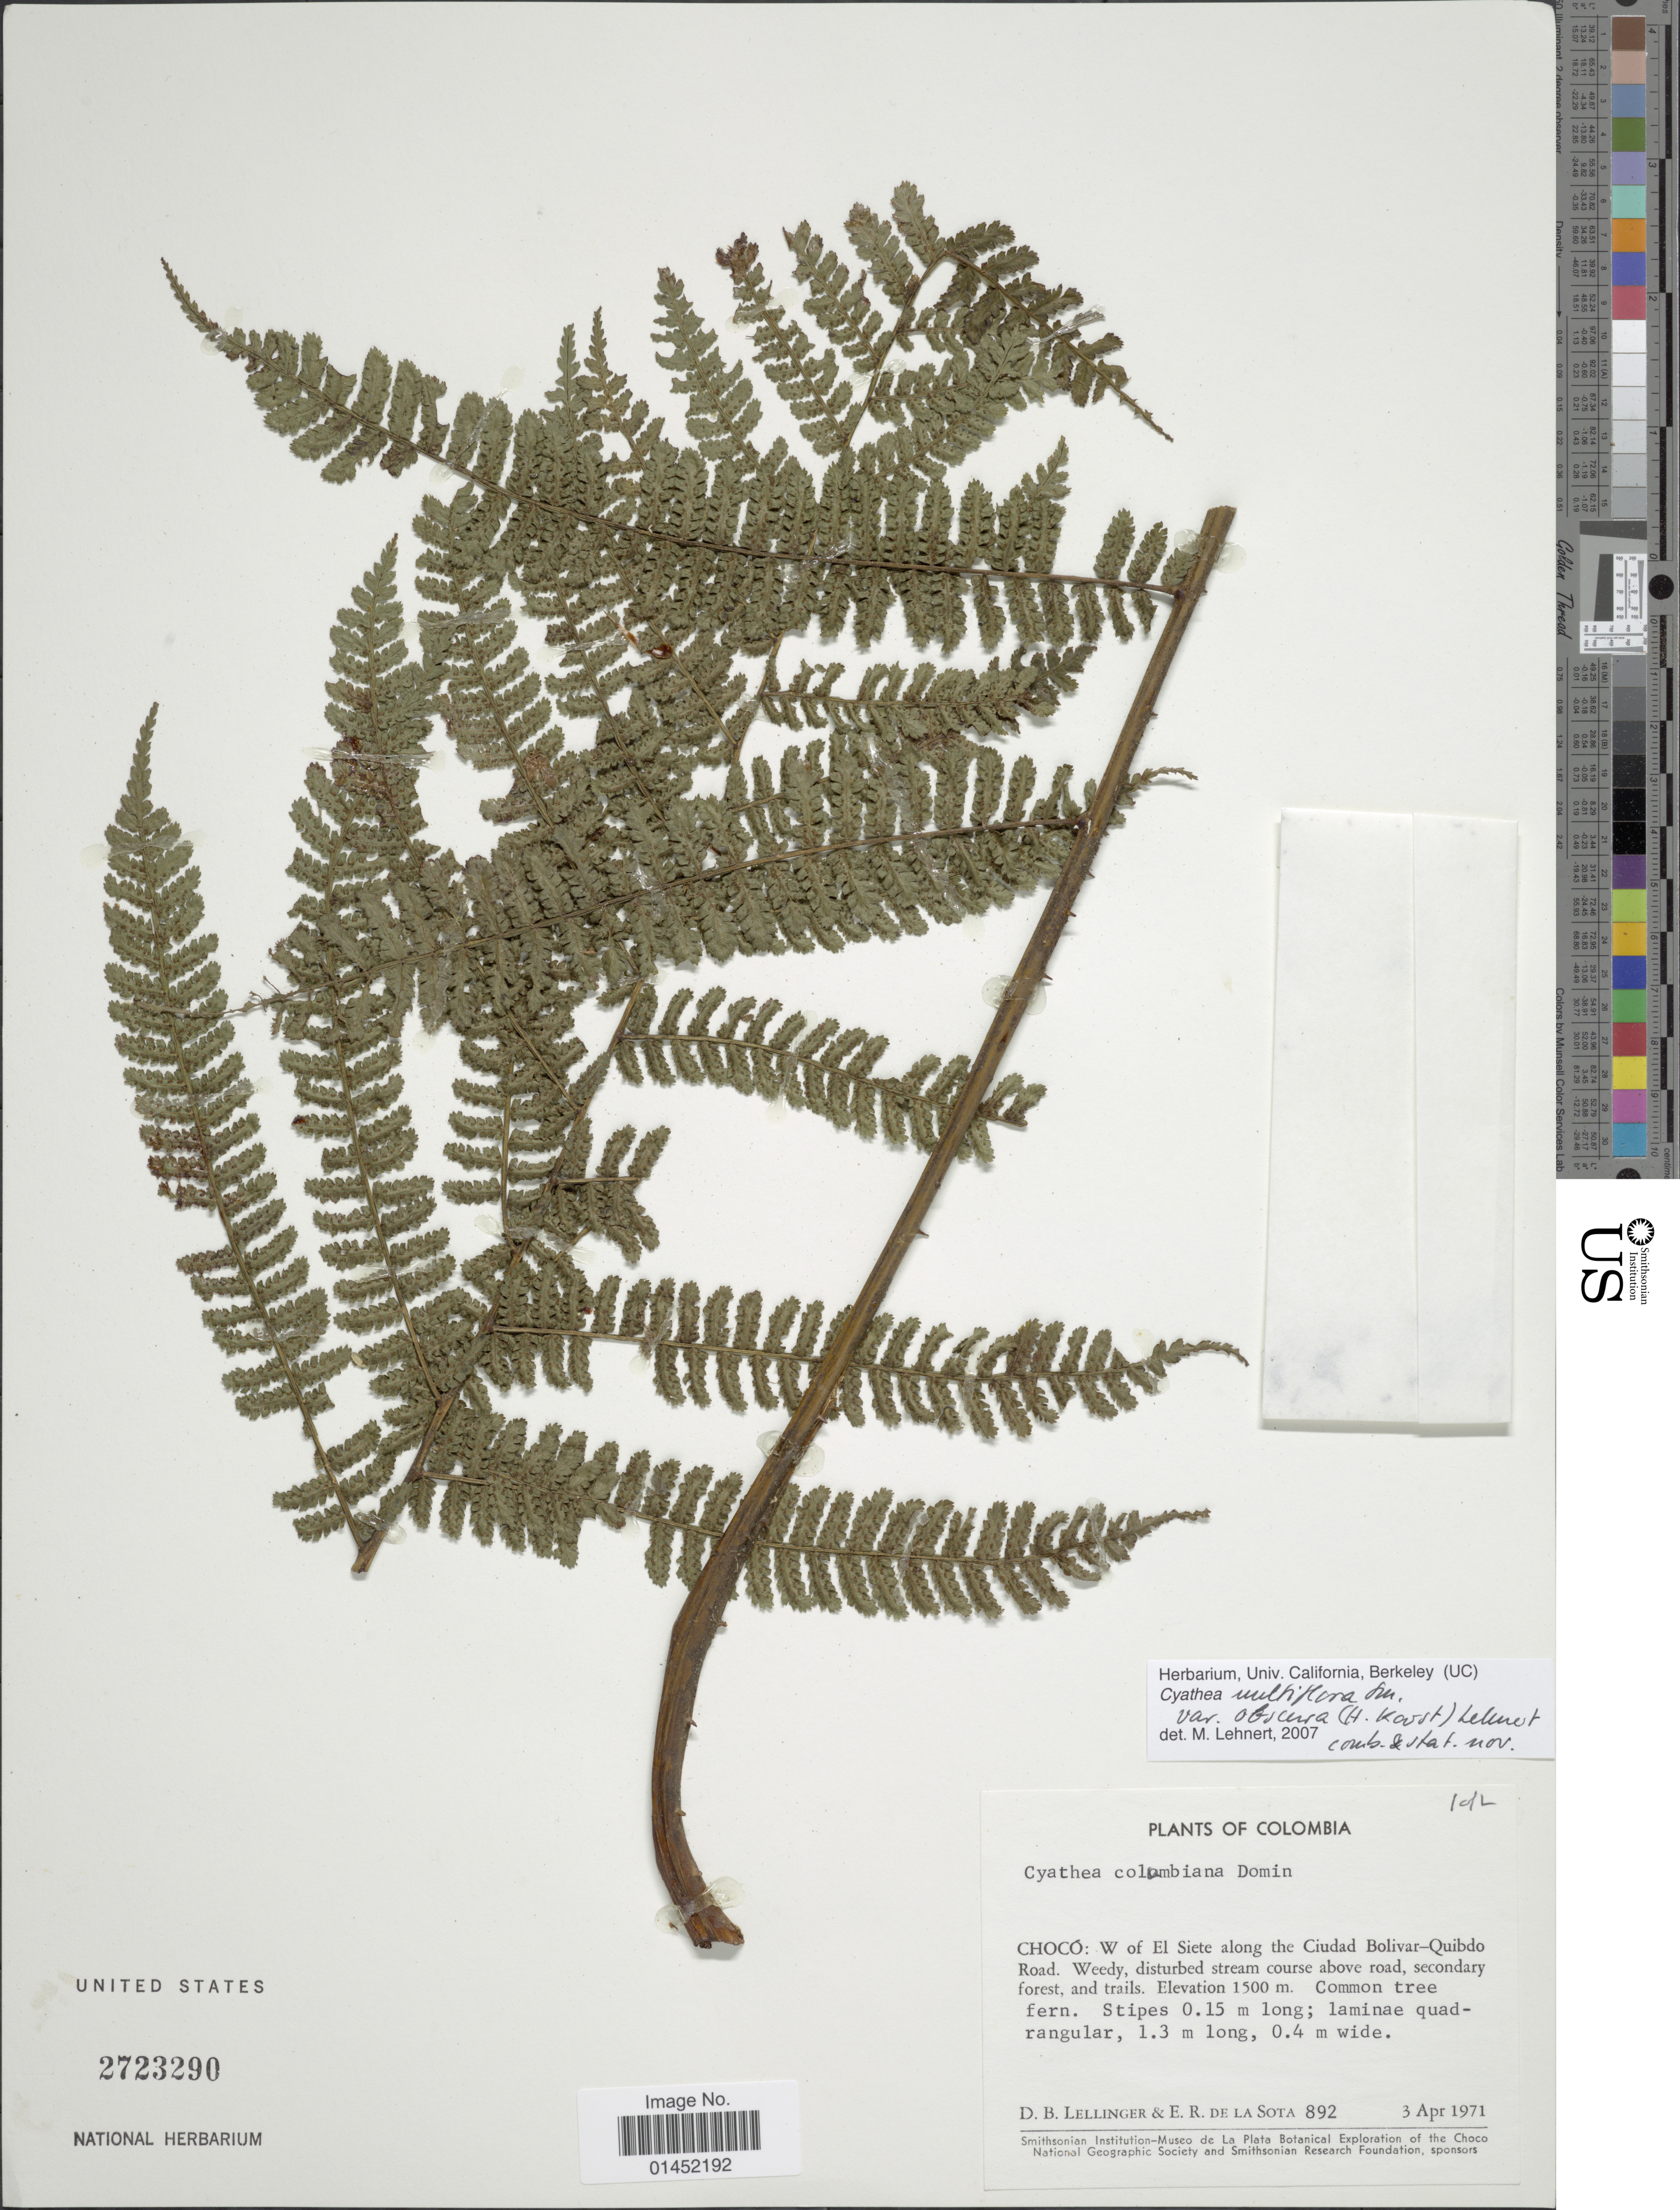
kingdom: Plantae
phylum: Tracheophyta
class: Polypodiopsida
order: Cyatheales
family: Cyatheaceae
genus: Cyathea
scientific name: Cyathea multiflora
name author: Sm.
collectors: D. B. Lellinger & E. R. de la Sota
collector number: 892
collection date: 1971-04-03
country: Colombia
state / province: Chocó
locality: W of El Siete along the Cuidad Bolivar-Quibdo Road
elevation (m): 1500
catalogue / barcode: US 2723290